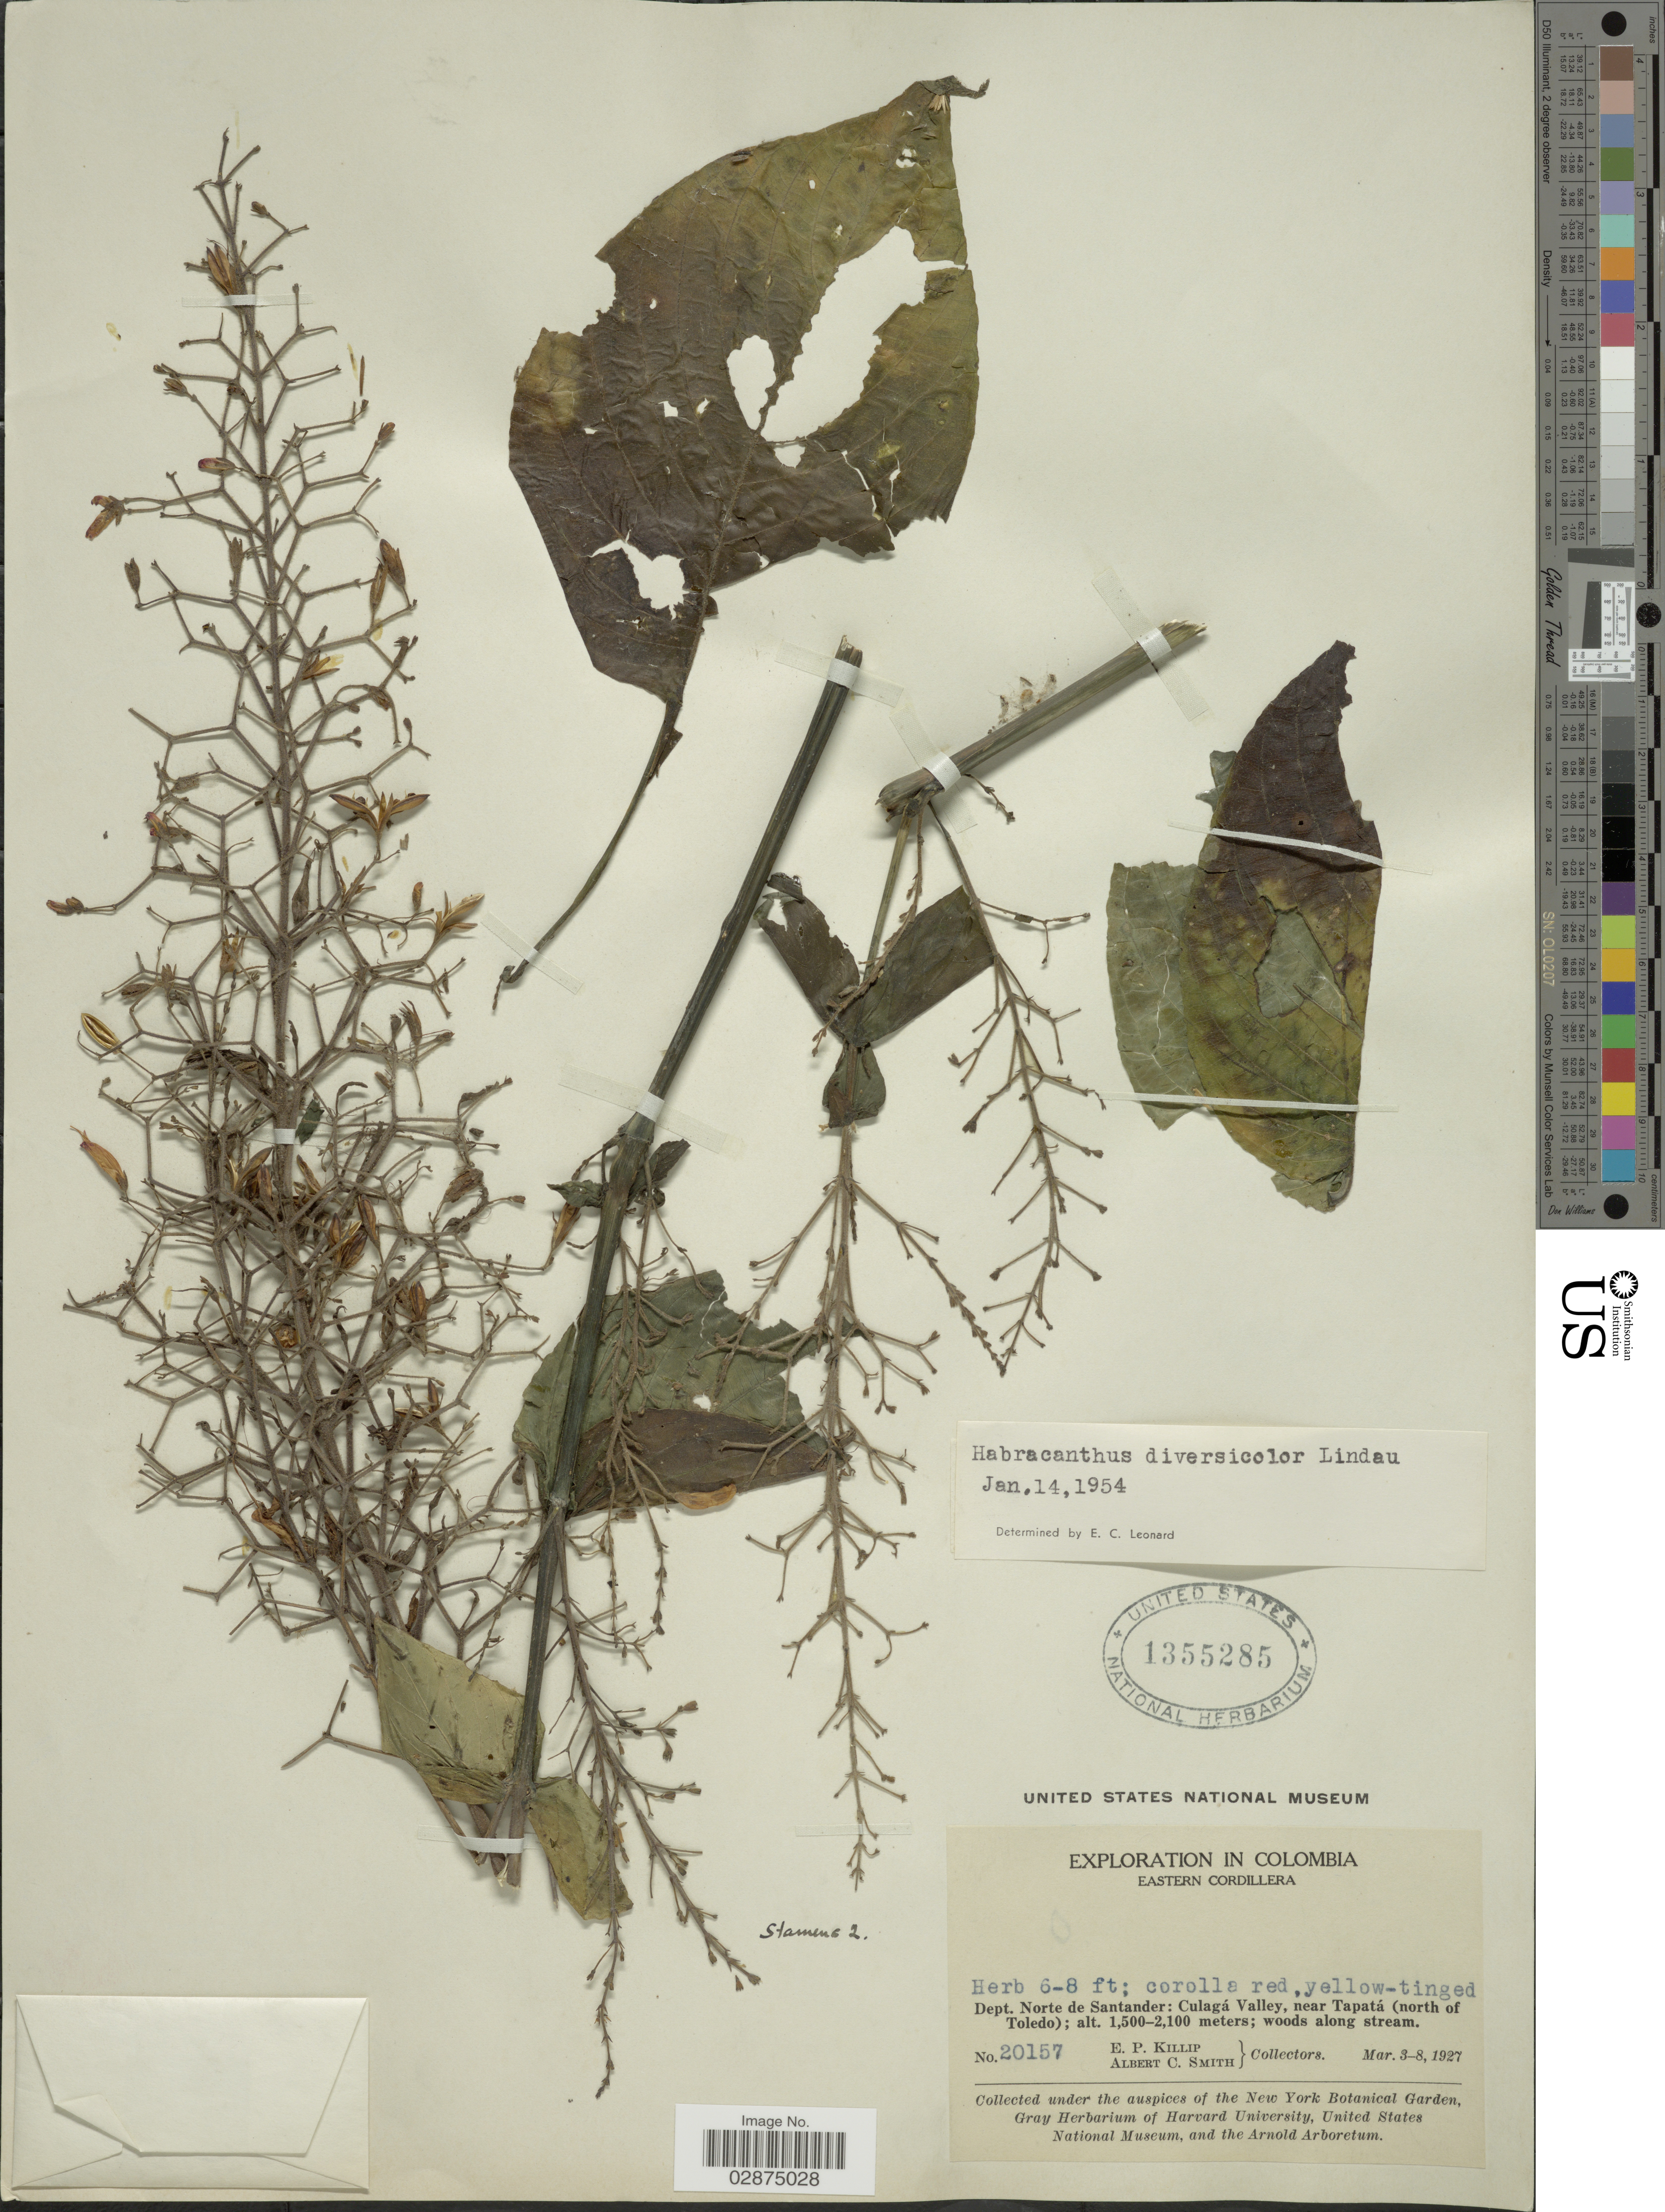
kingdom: Plantae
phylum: Tracheophyta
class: Magnoliopsida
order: Lamiales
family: Acanthaceae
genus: Habracanthus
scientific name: Habracanthus diversicolor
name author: Lindau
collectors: E. P. Killip & A. C. Smith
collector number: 20157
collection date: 1927-03-03/1927-03-08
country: Colombia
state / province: Norte de Santander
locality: Eastern Cordillera. Dept. Norte de Santander: Culagá Valley, near Tapatá (north of Toledo).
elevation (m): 1500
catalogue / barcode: US 1355285